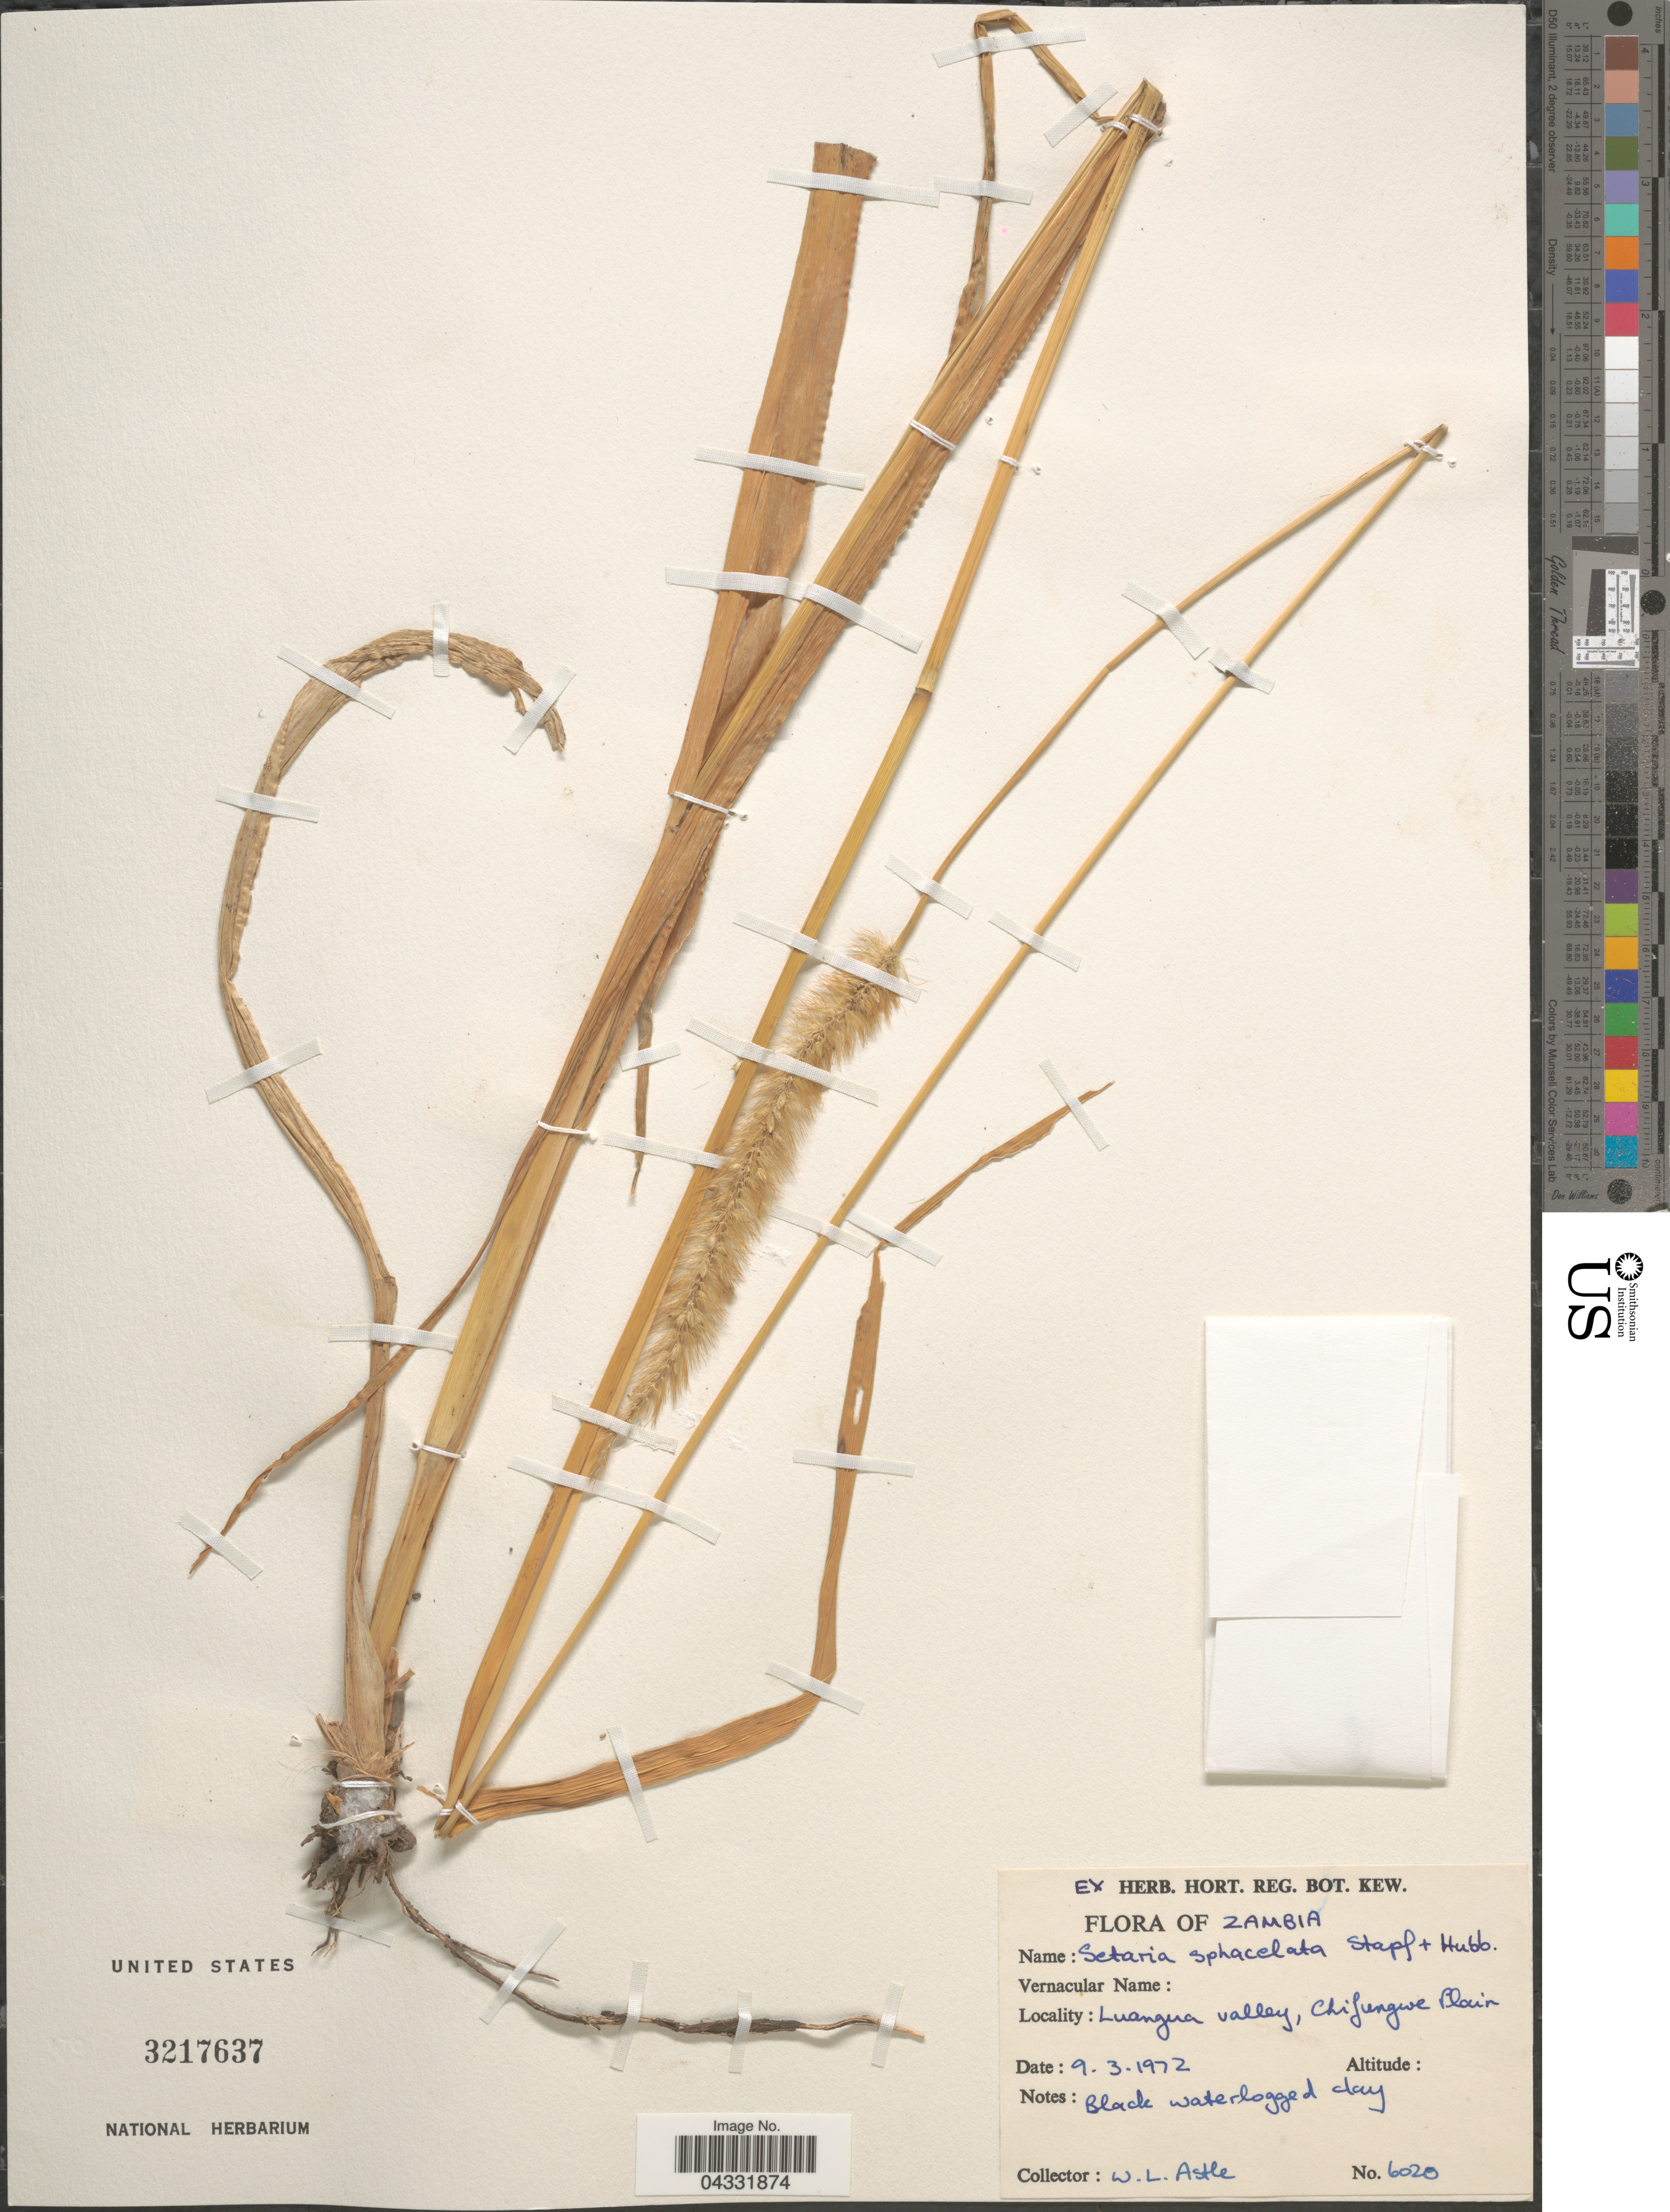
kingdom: Plantae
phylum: Tracheophyta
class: Liliopsida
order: Poales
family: Poaceae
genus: Setaria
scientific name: Setaria sphacelata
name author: (Schumach.) Stapf & Hubb. ex Moss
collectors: W. Astle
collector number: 6020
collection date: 1972-03-09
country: Zambia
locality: Luangua valley, Chifungwe Plain.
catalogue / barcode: US 3217637